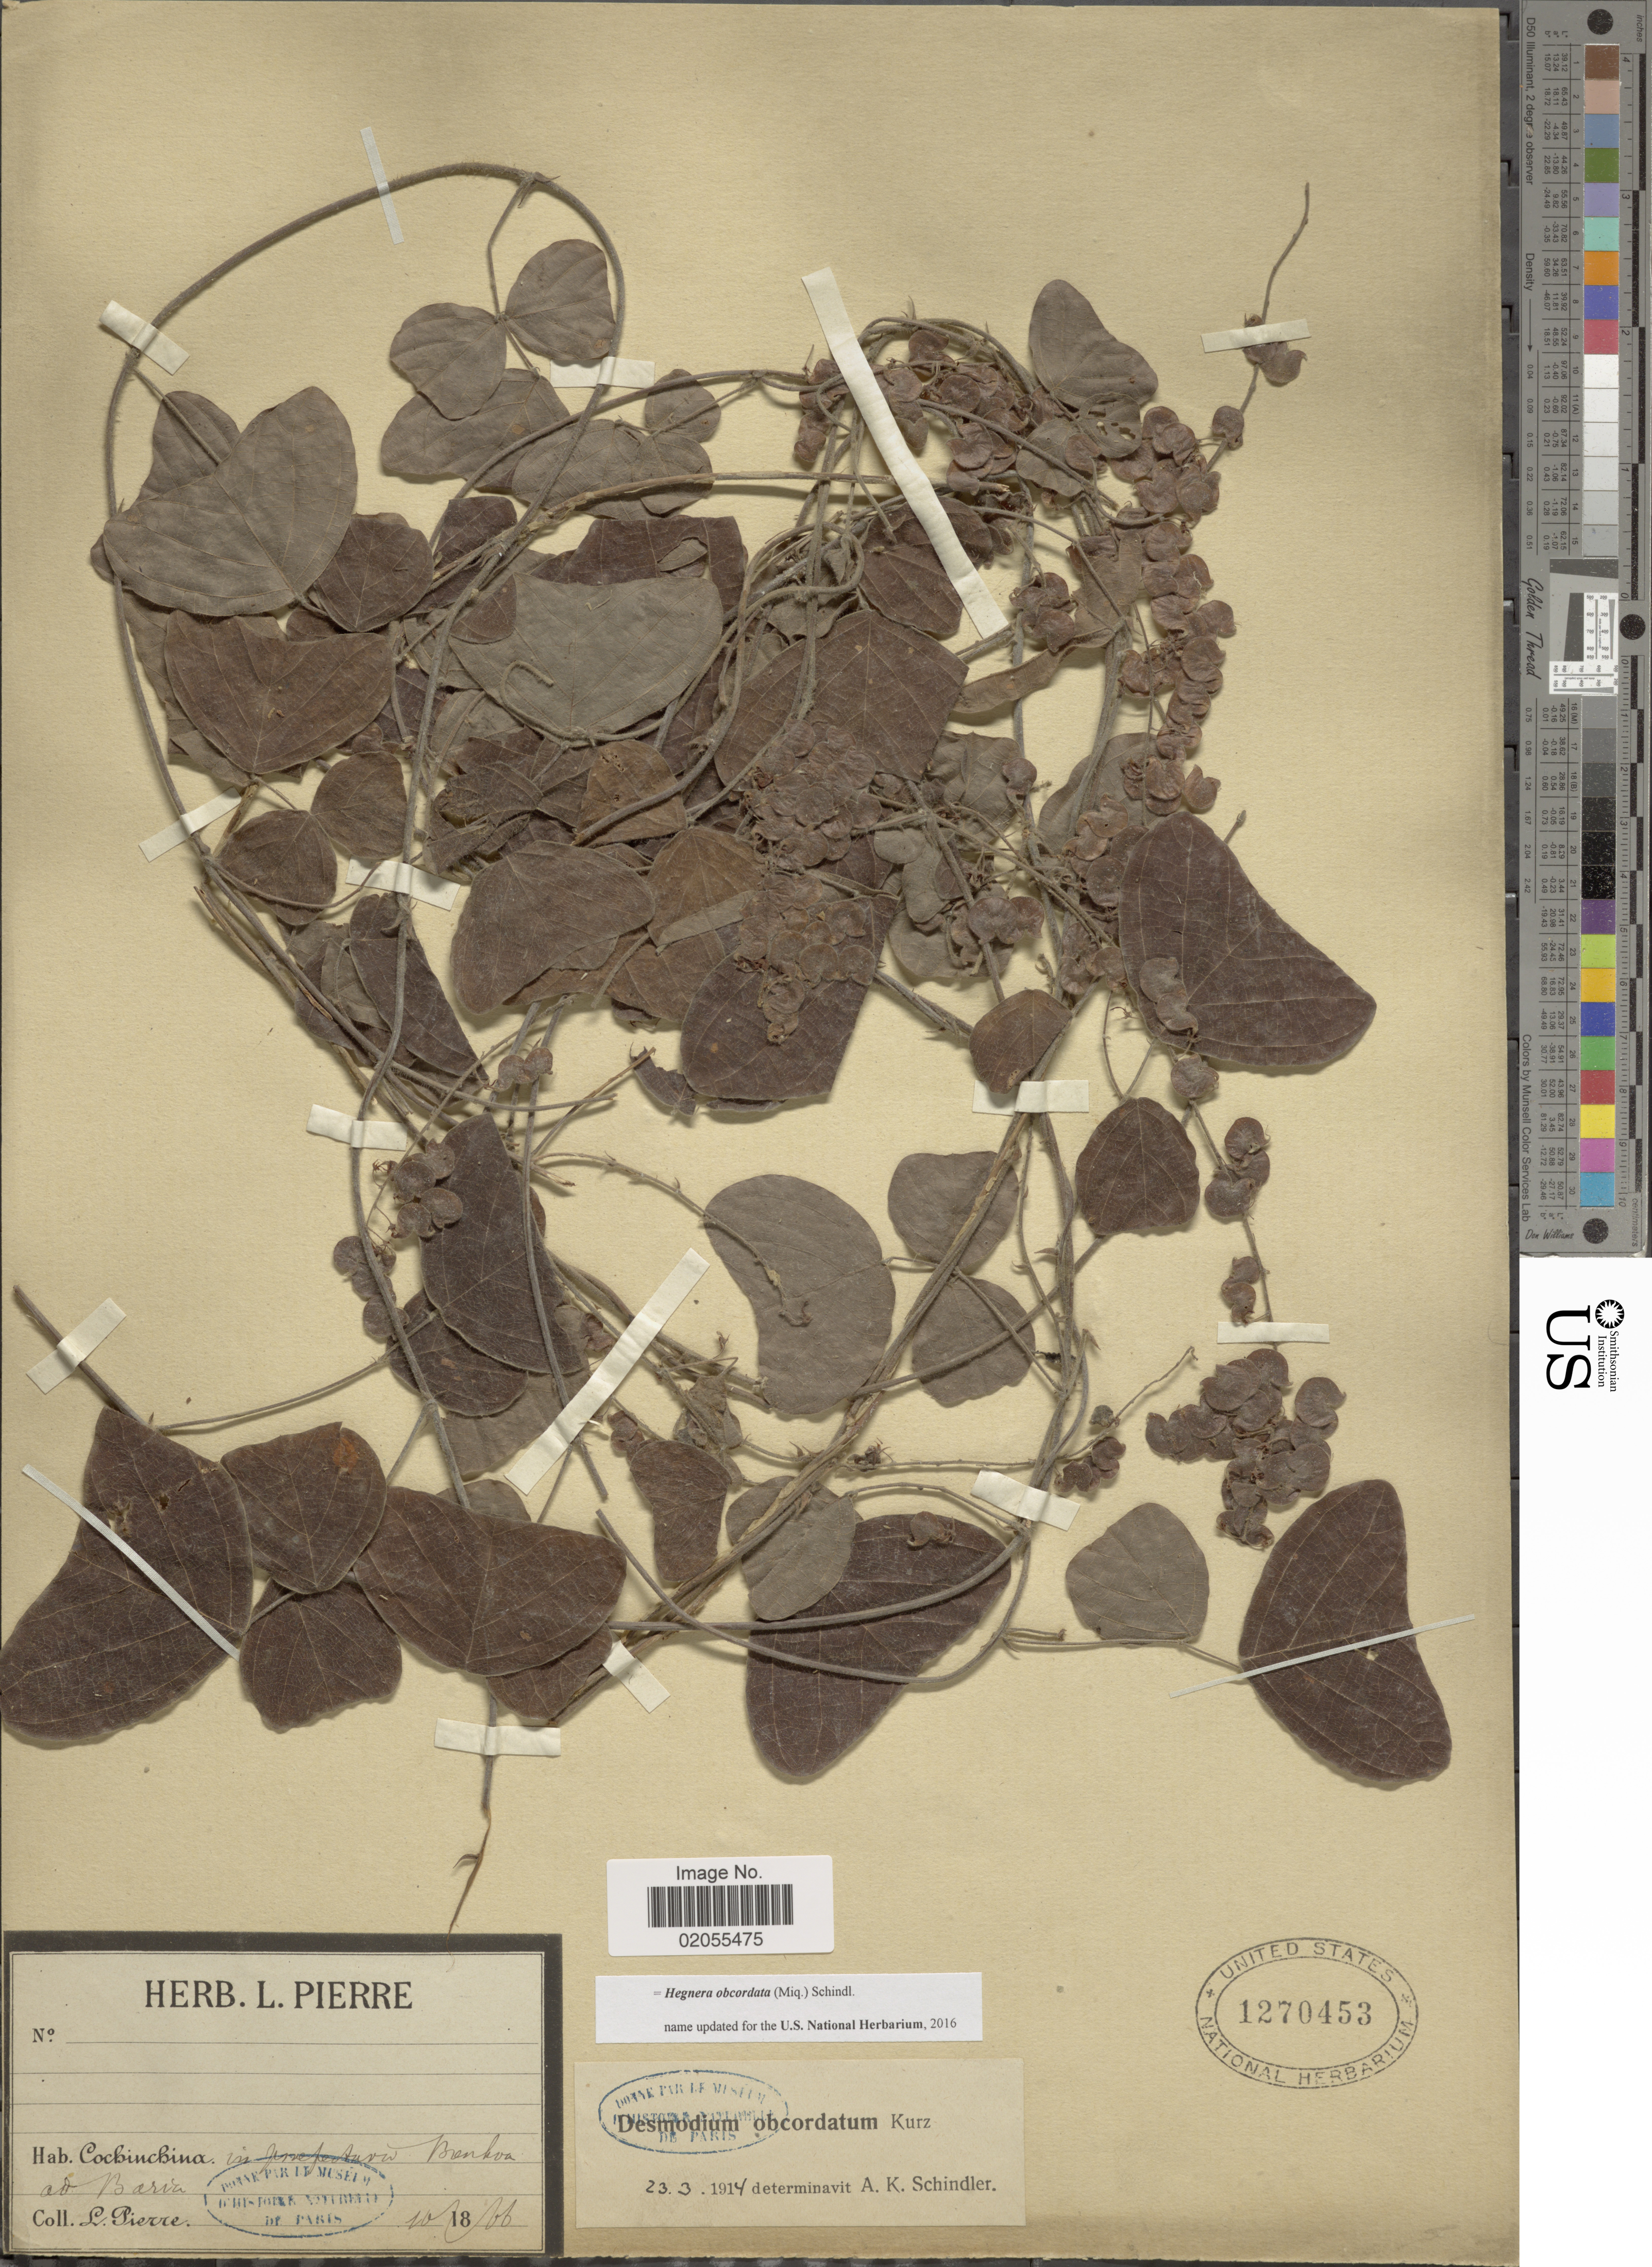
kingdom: Plantae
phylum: Tracheophyta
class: Magnoliopsida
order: Fabales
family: Fabaceae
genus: Hegnera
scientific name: Hegnera obcordata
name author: (Miq.) Schindl.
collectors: L. Pierre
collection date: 1866-10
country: Vietnam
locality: Cochinchina, Brenkoa ad Bà Rịa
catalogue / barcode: US 1270453